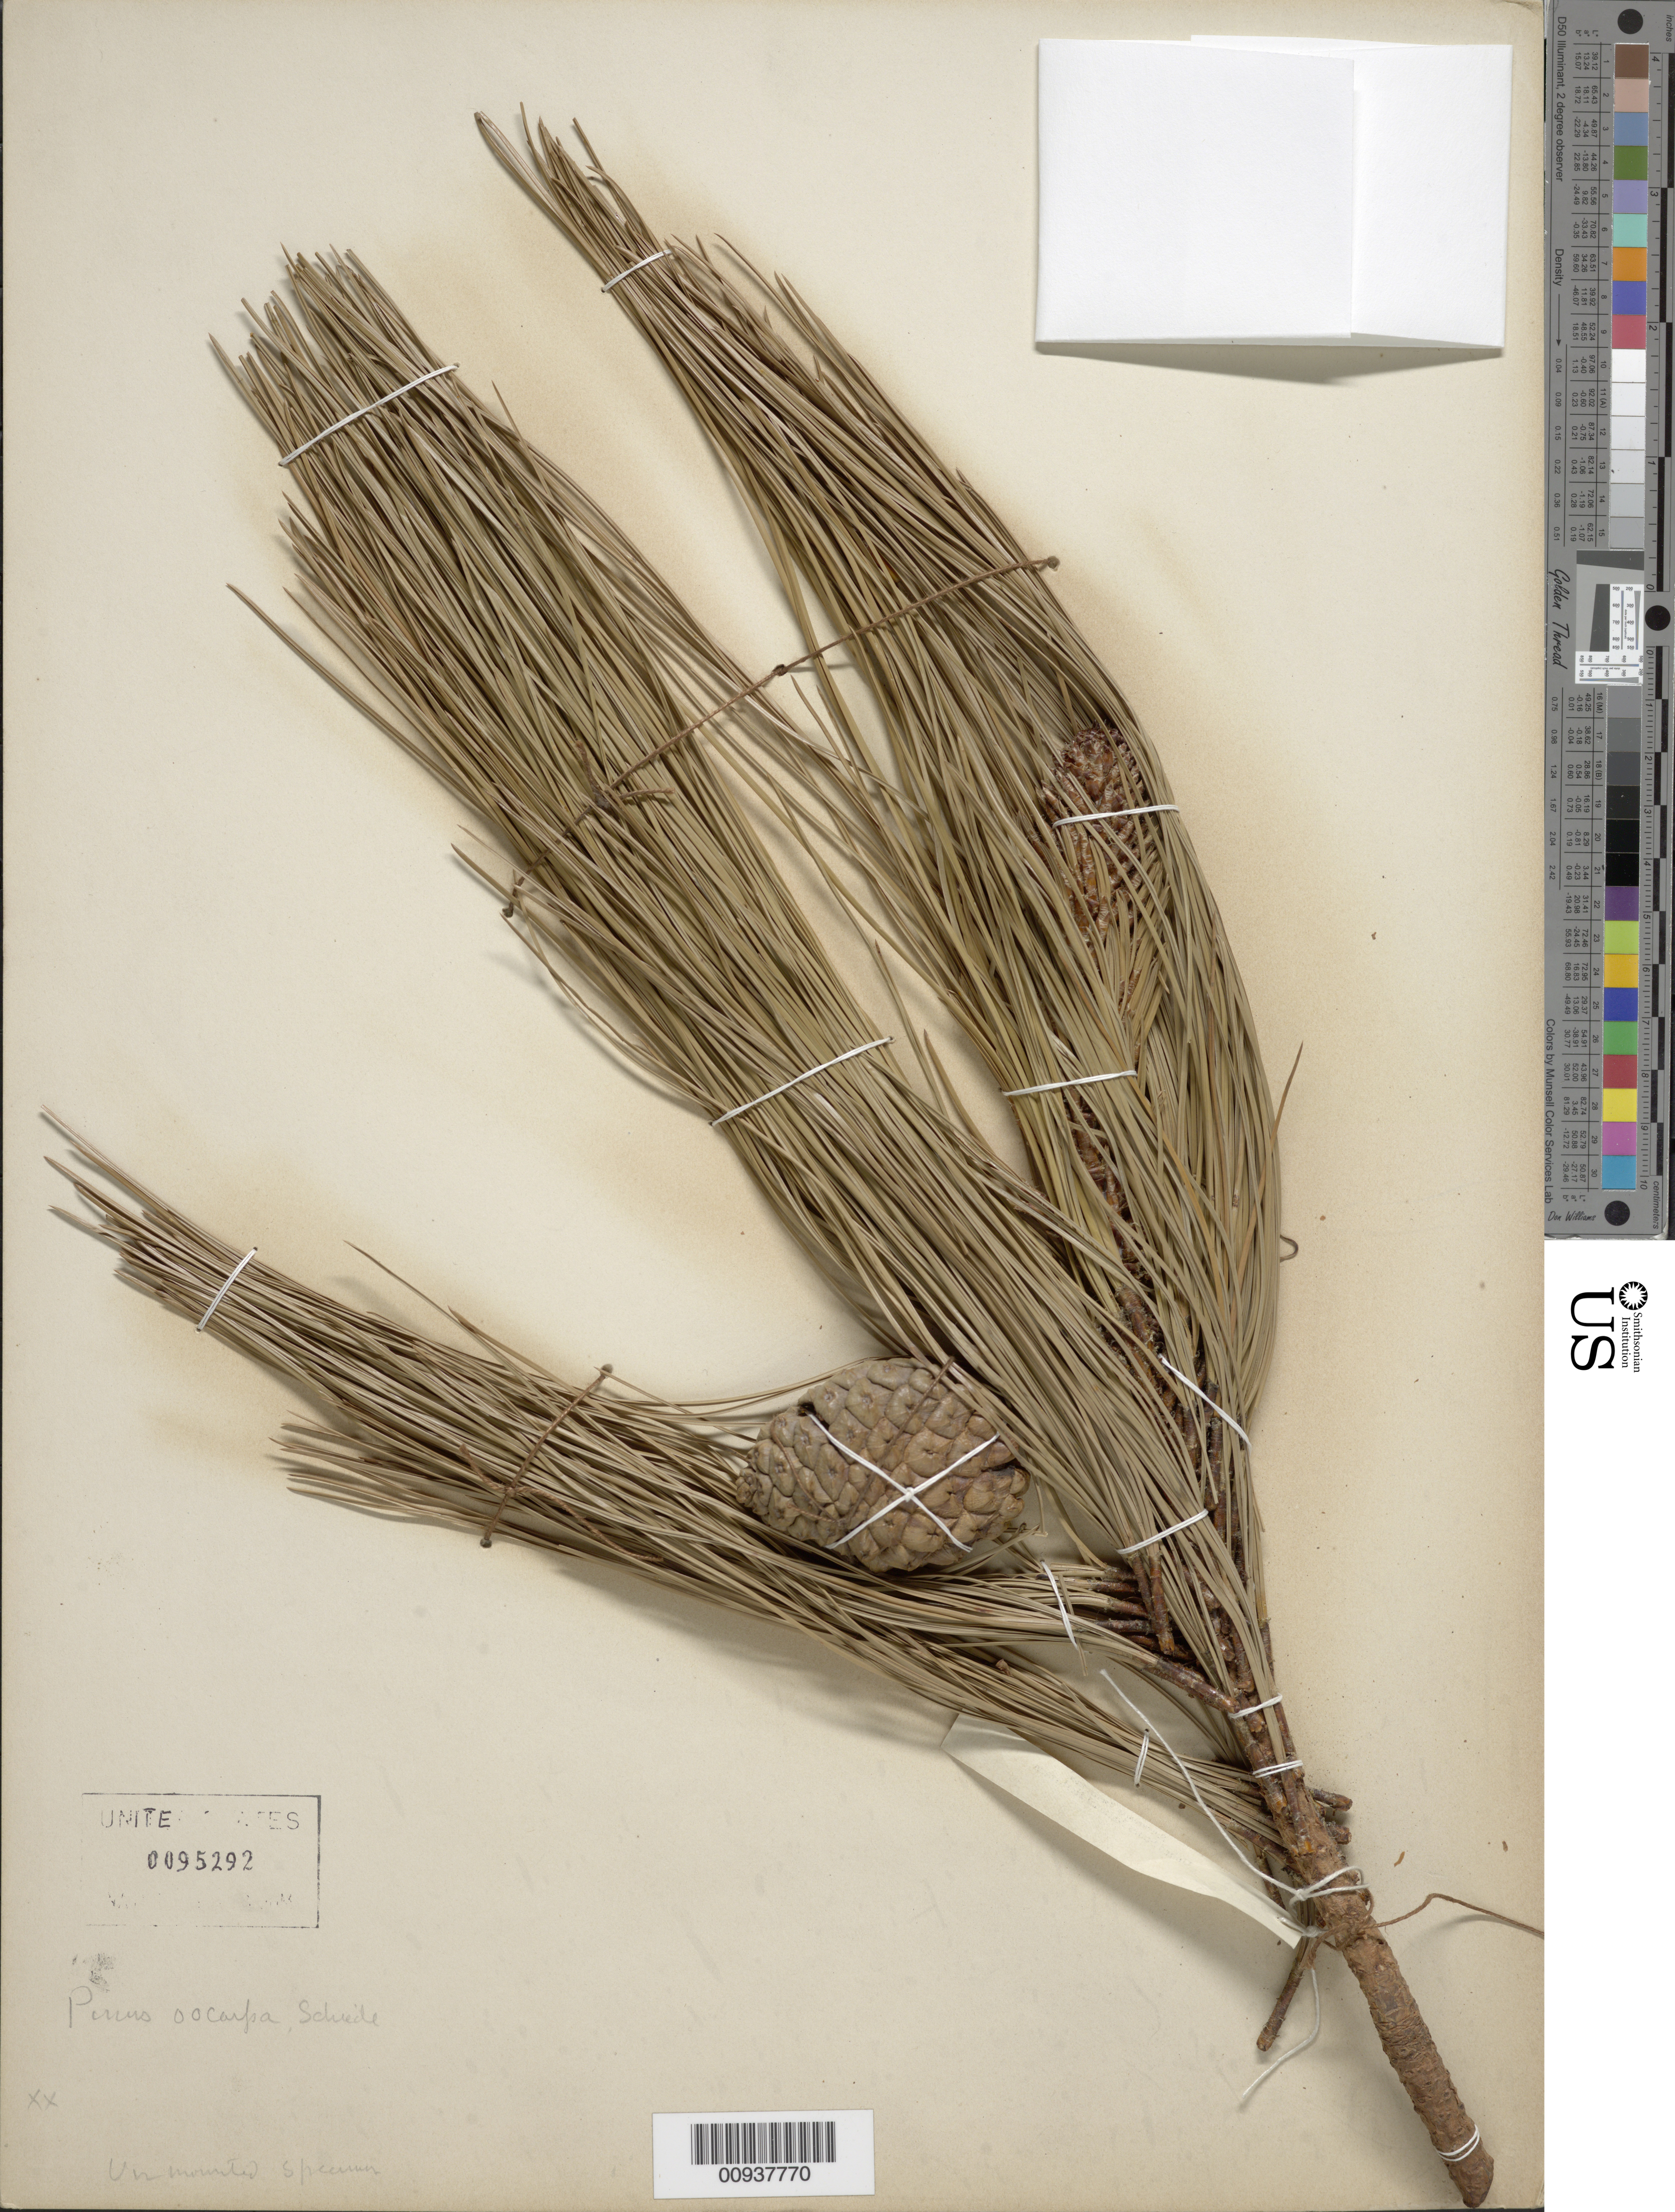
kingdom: Plantae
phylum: Tracheophyta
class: Pinopsida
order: Pinales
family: Pinaceae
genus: Pinus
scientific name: Pinus oocarpa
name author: Schiede ex Schltdl.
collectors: Nelson, --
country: Mexico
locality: Mexico.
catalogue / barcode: US 95292